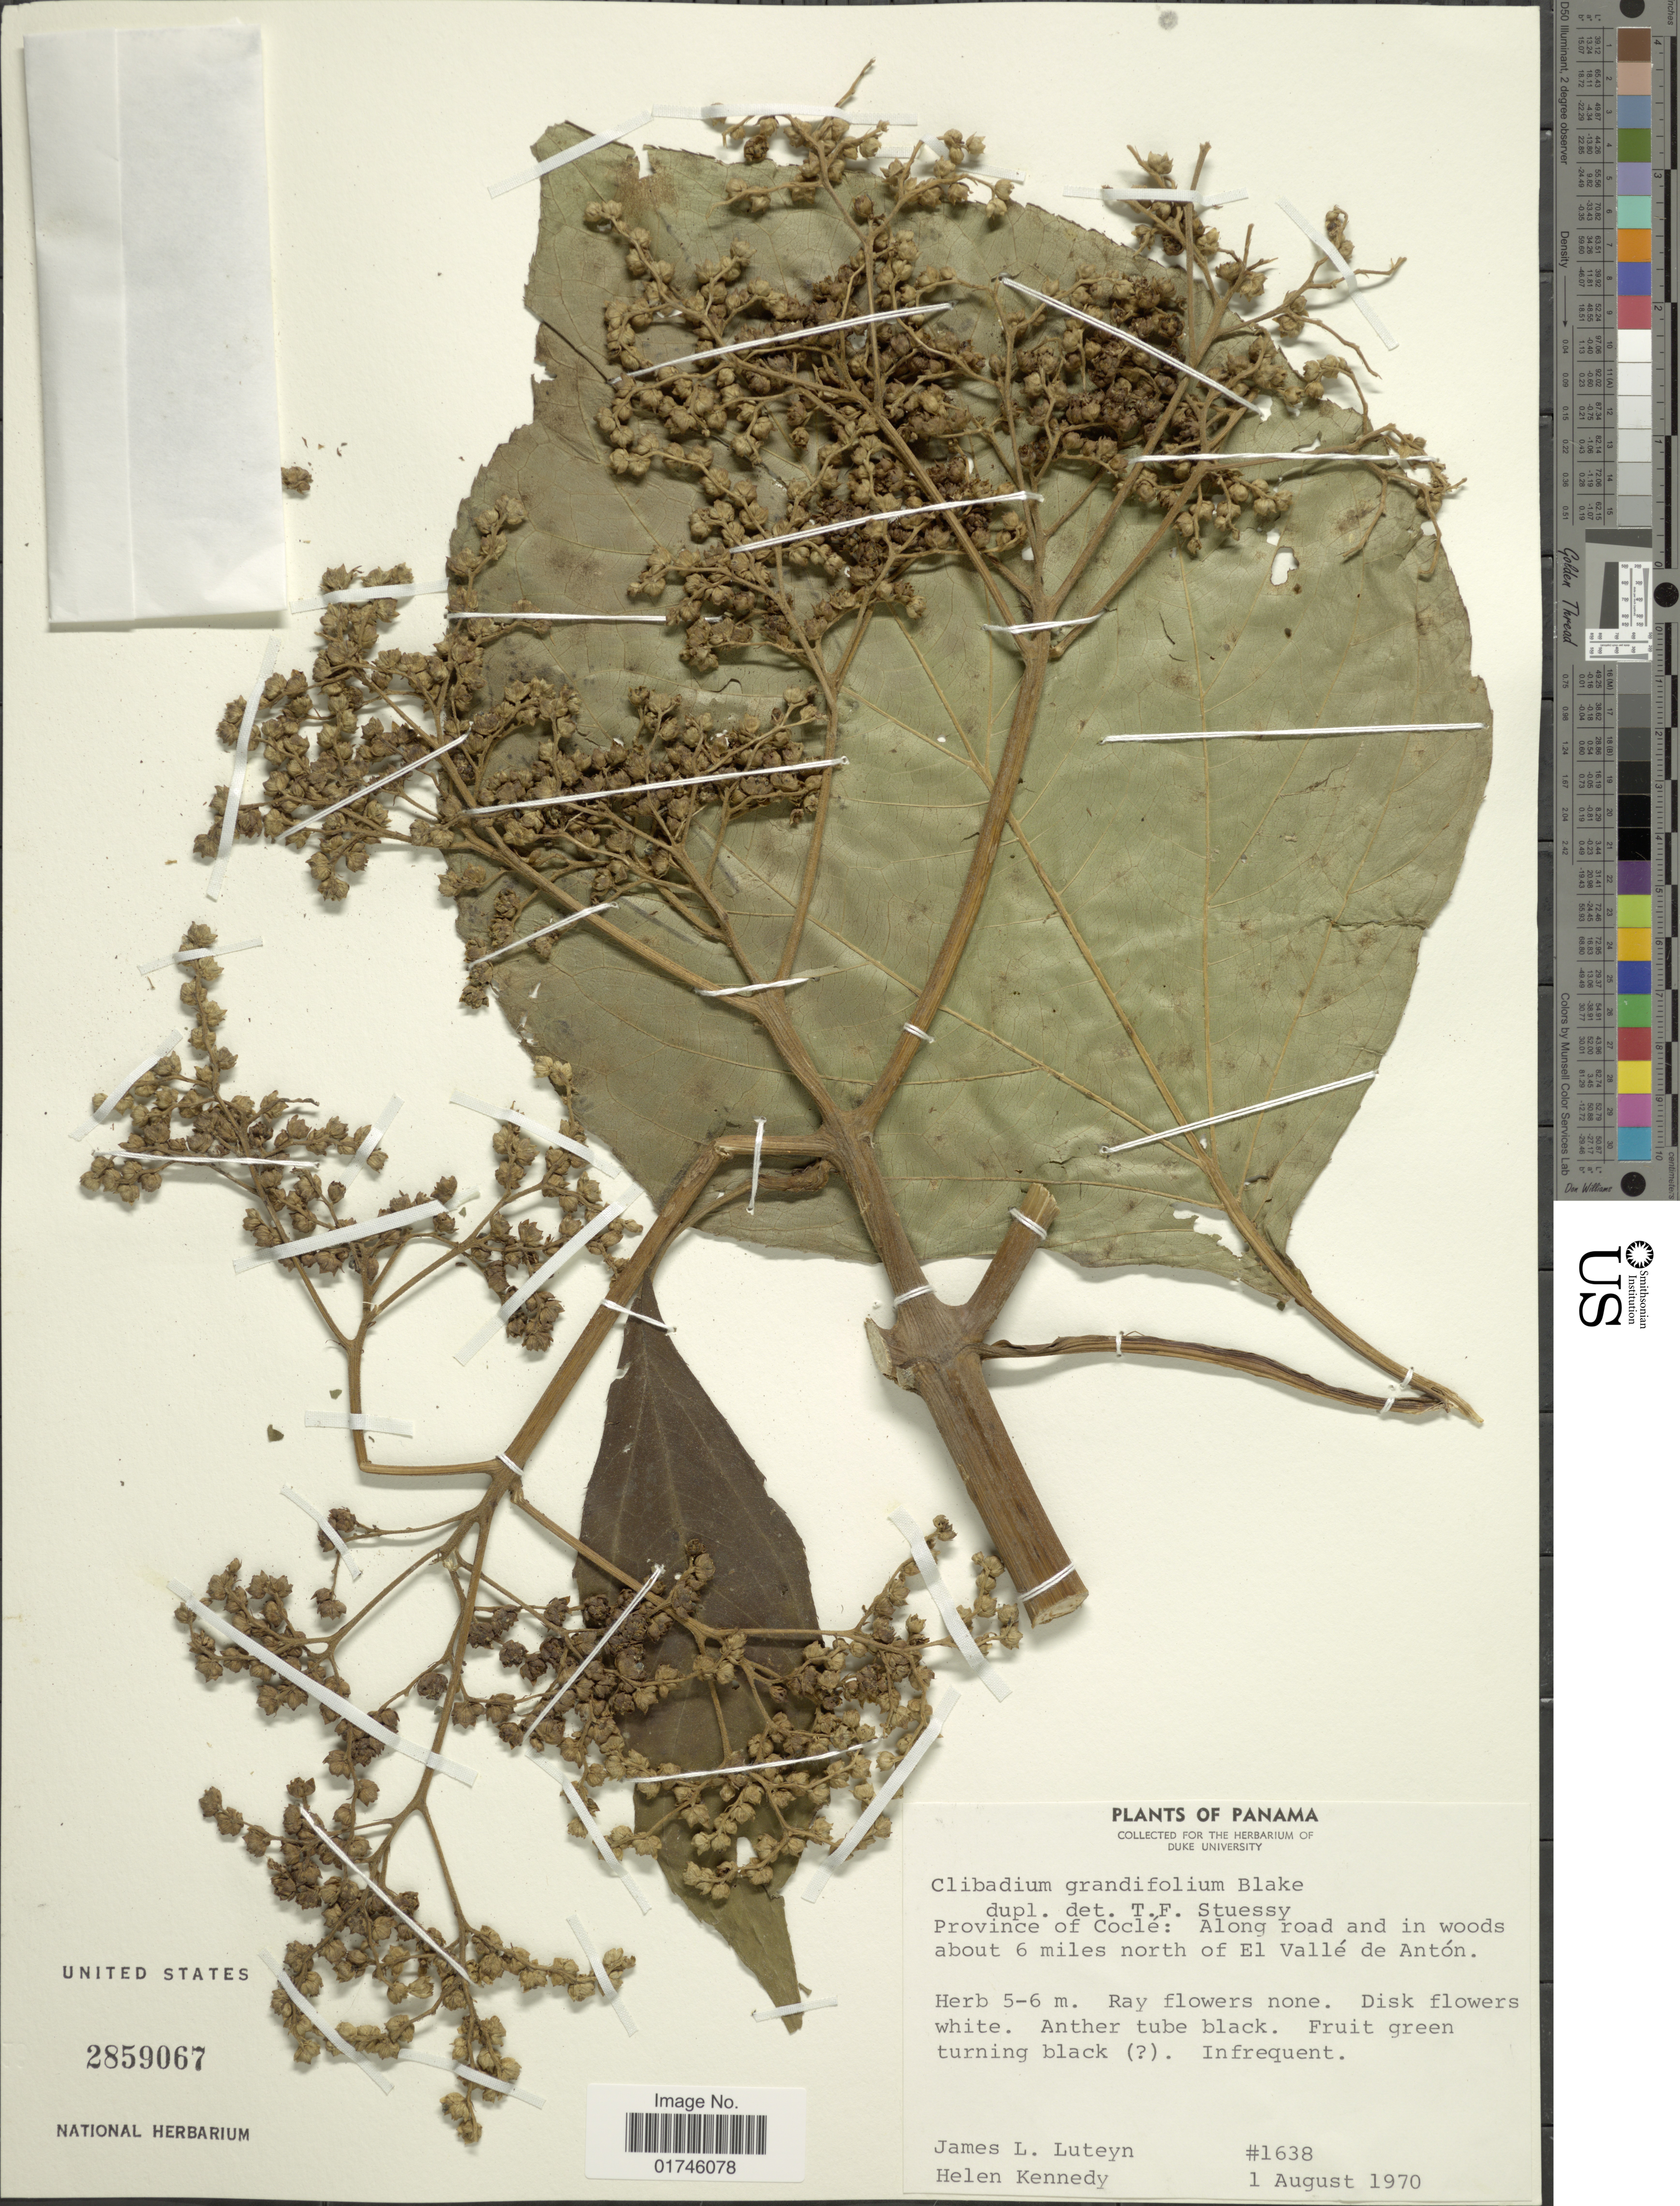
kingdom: Plantae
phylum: Tracheophyta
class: Magnoliopsida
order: Asterales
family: Asteraceae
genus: Clibadium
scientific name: Clibadium grandifolium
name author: S.F. Blake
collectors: J. L. Luteyn & H. Kennedy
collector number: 1638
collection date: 1970-08-01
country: Panama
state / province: Coclé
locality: Panama, Province of Cocle: Along road and in woods about 6 miles north of El Valle de Anton.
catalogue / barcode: US 2859067